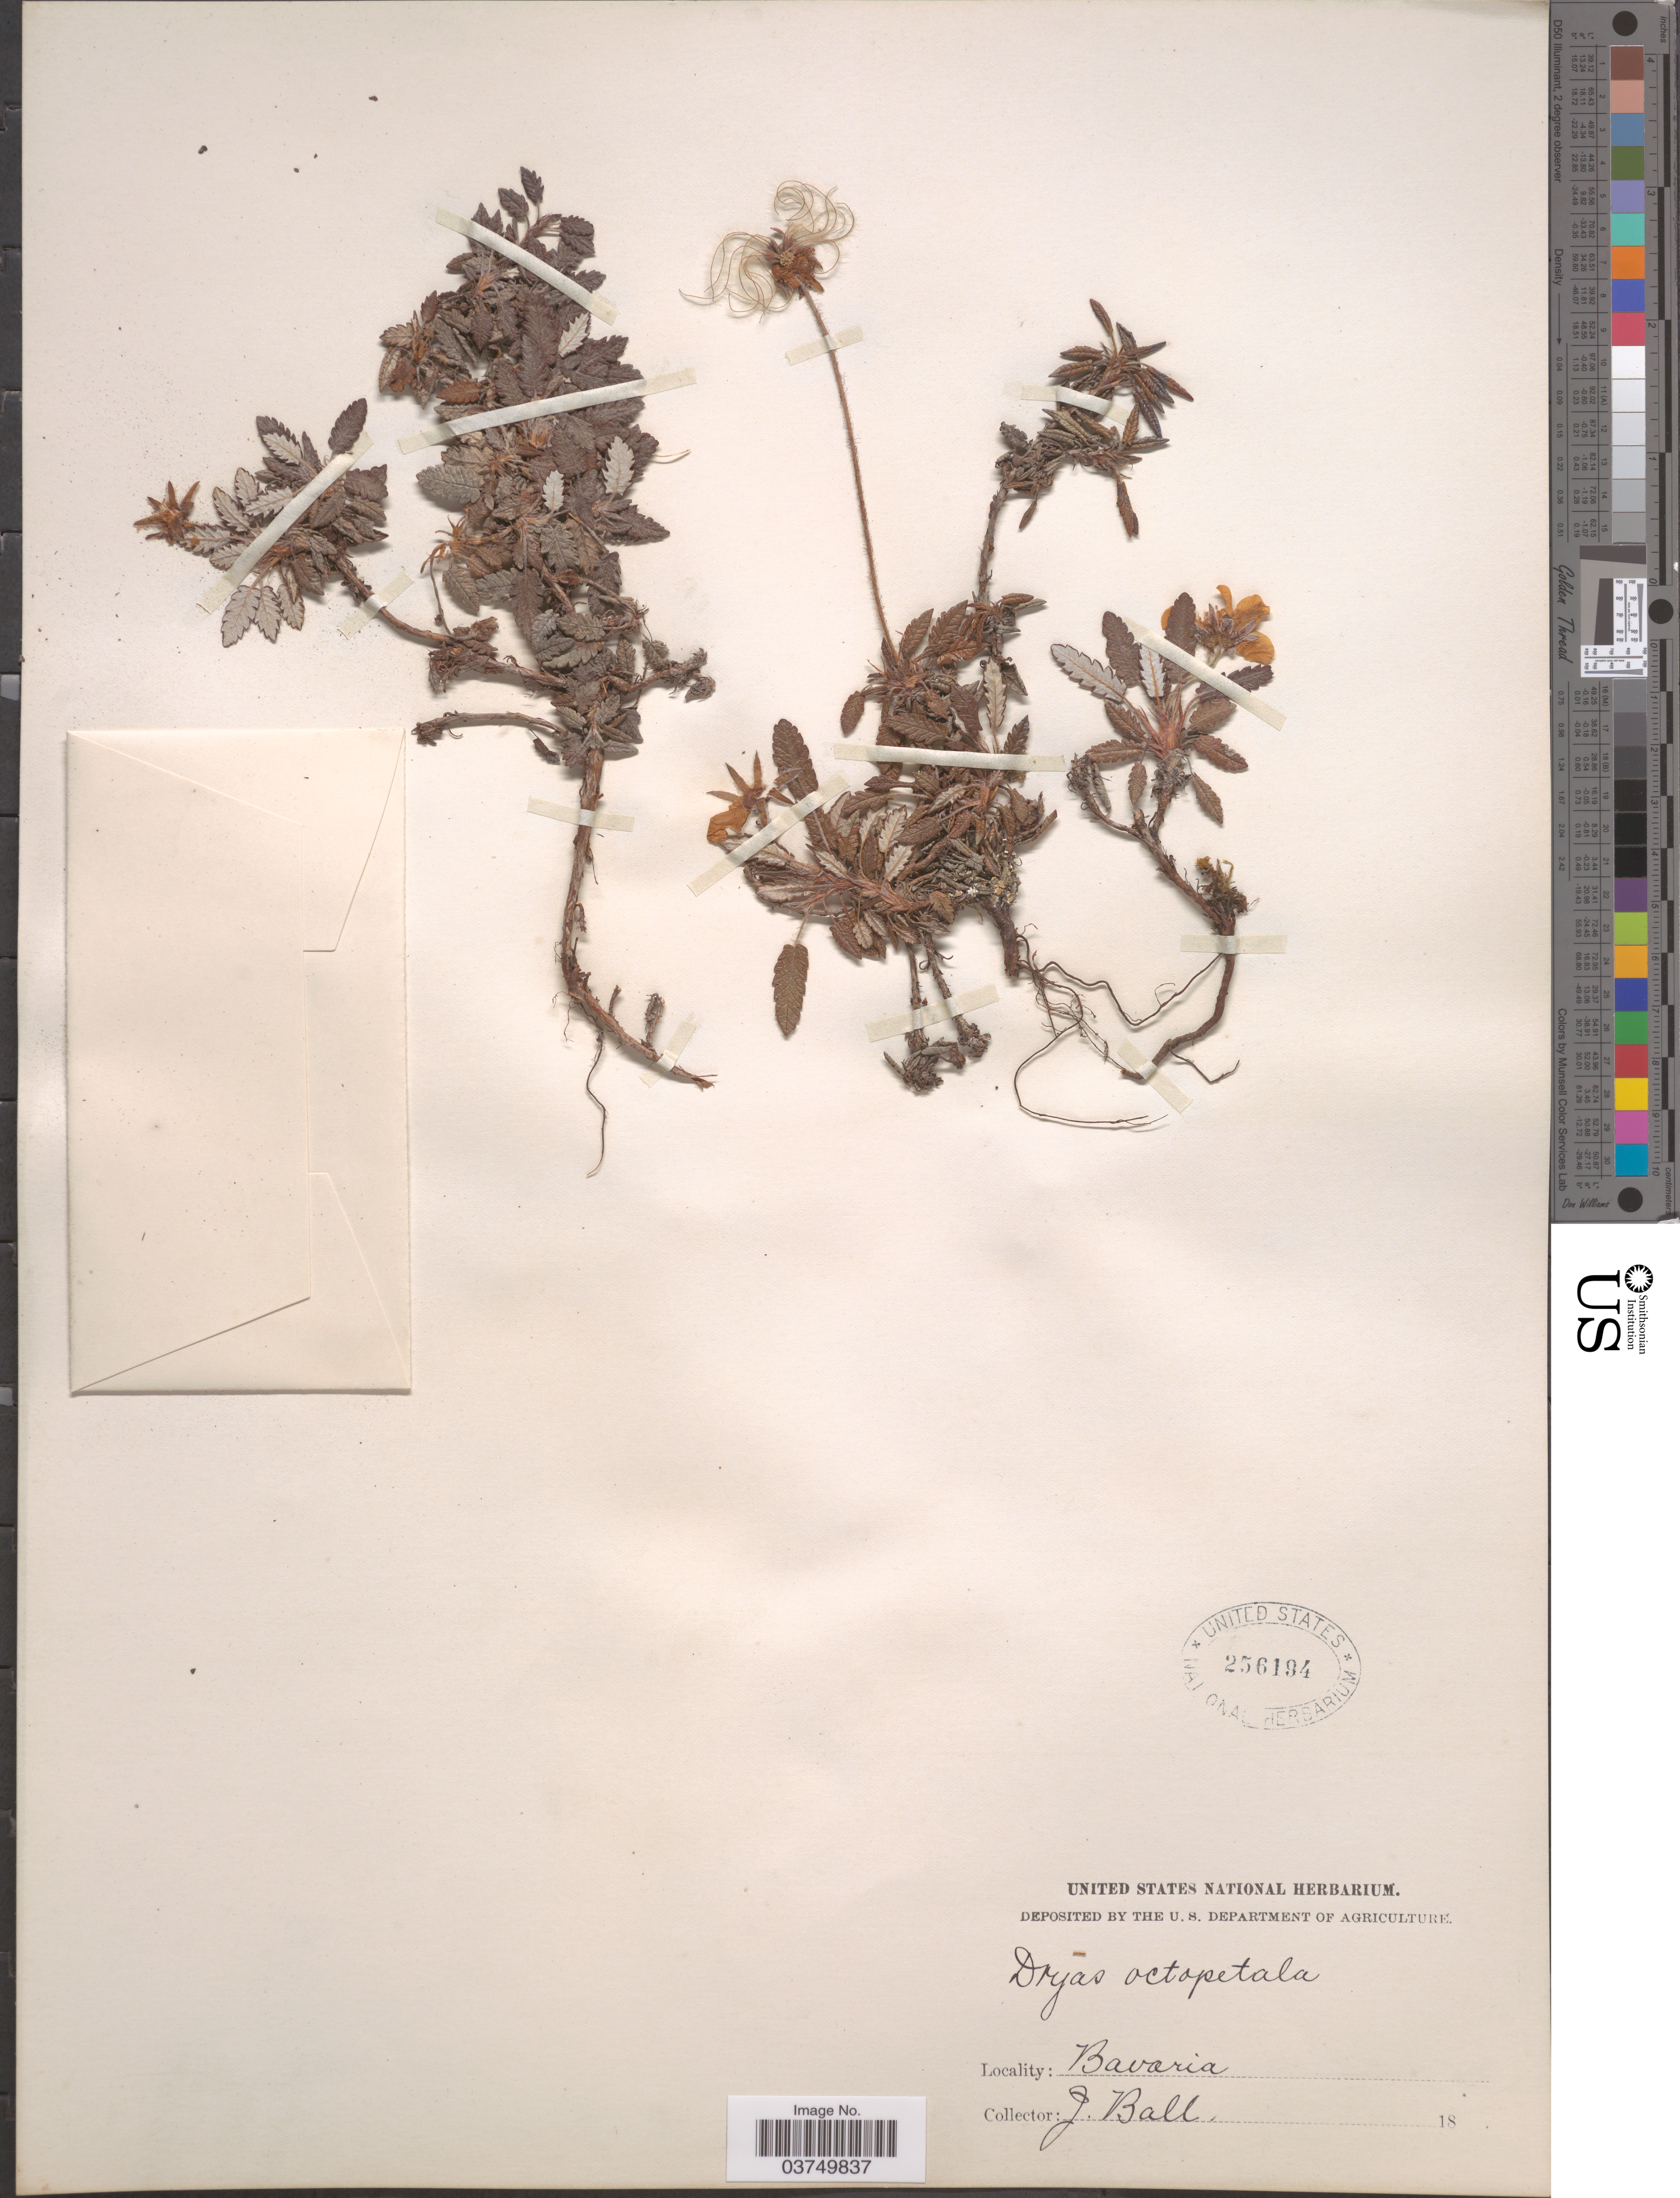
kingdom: Plantae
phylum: Tracheophyta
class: Magnoliopsida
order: Rosales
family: Rosaceae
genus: Dryas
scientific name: Dryas octopetala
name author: L.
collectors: J. Ball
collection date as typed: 18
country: Germany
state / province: Bayern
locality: Bavaria.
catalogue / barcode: US 256194